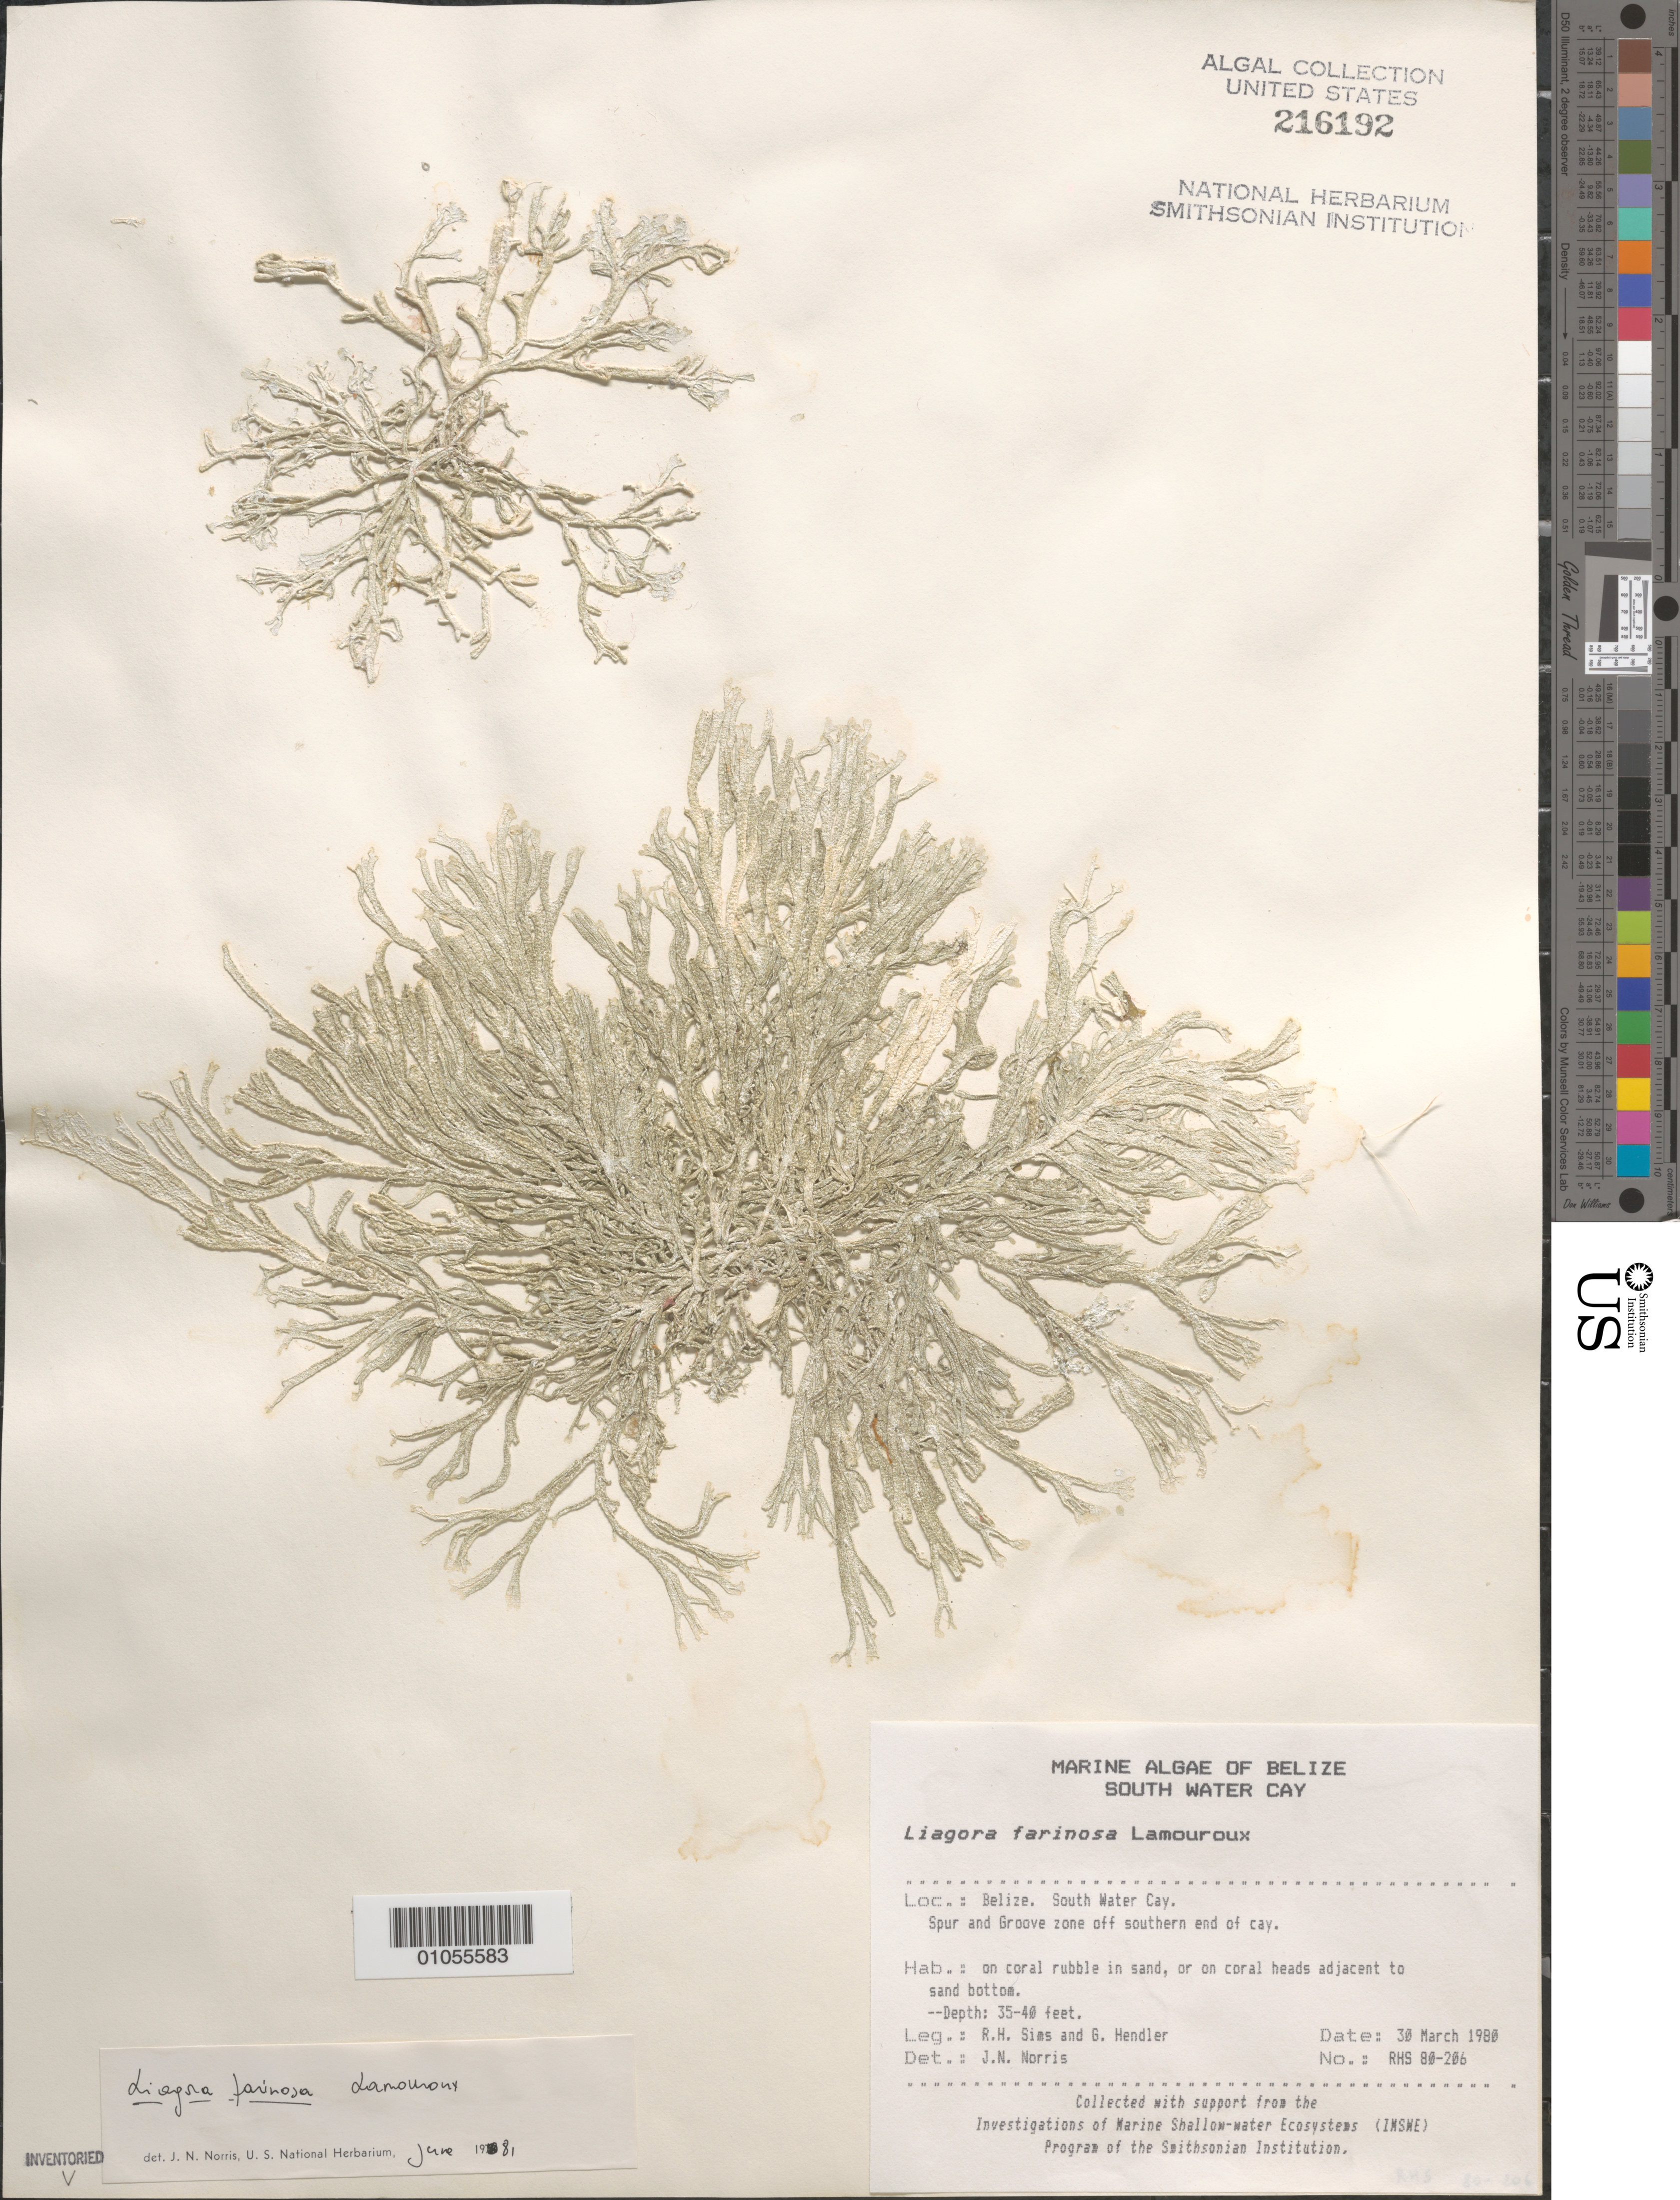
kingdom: Plantae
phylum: Rhodophyta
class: Florideophyceae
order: Nemaliales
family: Liagoraceae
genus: Liagora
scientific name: Liagora farinosa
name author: J.V.Lamouroux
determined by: Norris, James N.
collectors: R. H. Sims & G. Hendler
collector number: RHS 80-206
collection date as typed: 30 Mar 1980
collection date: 1980-03-30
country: Belize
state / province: Stann Creek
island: South Water Cay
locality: Spur and groove zone off south end of the cay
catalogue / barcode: US 216192